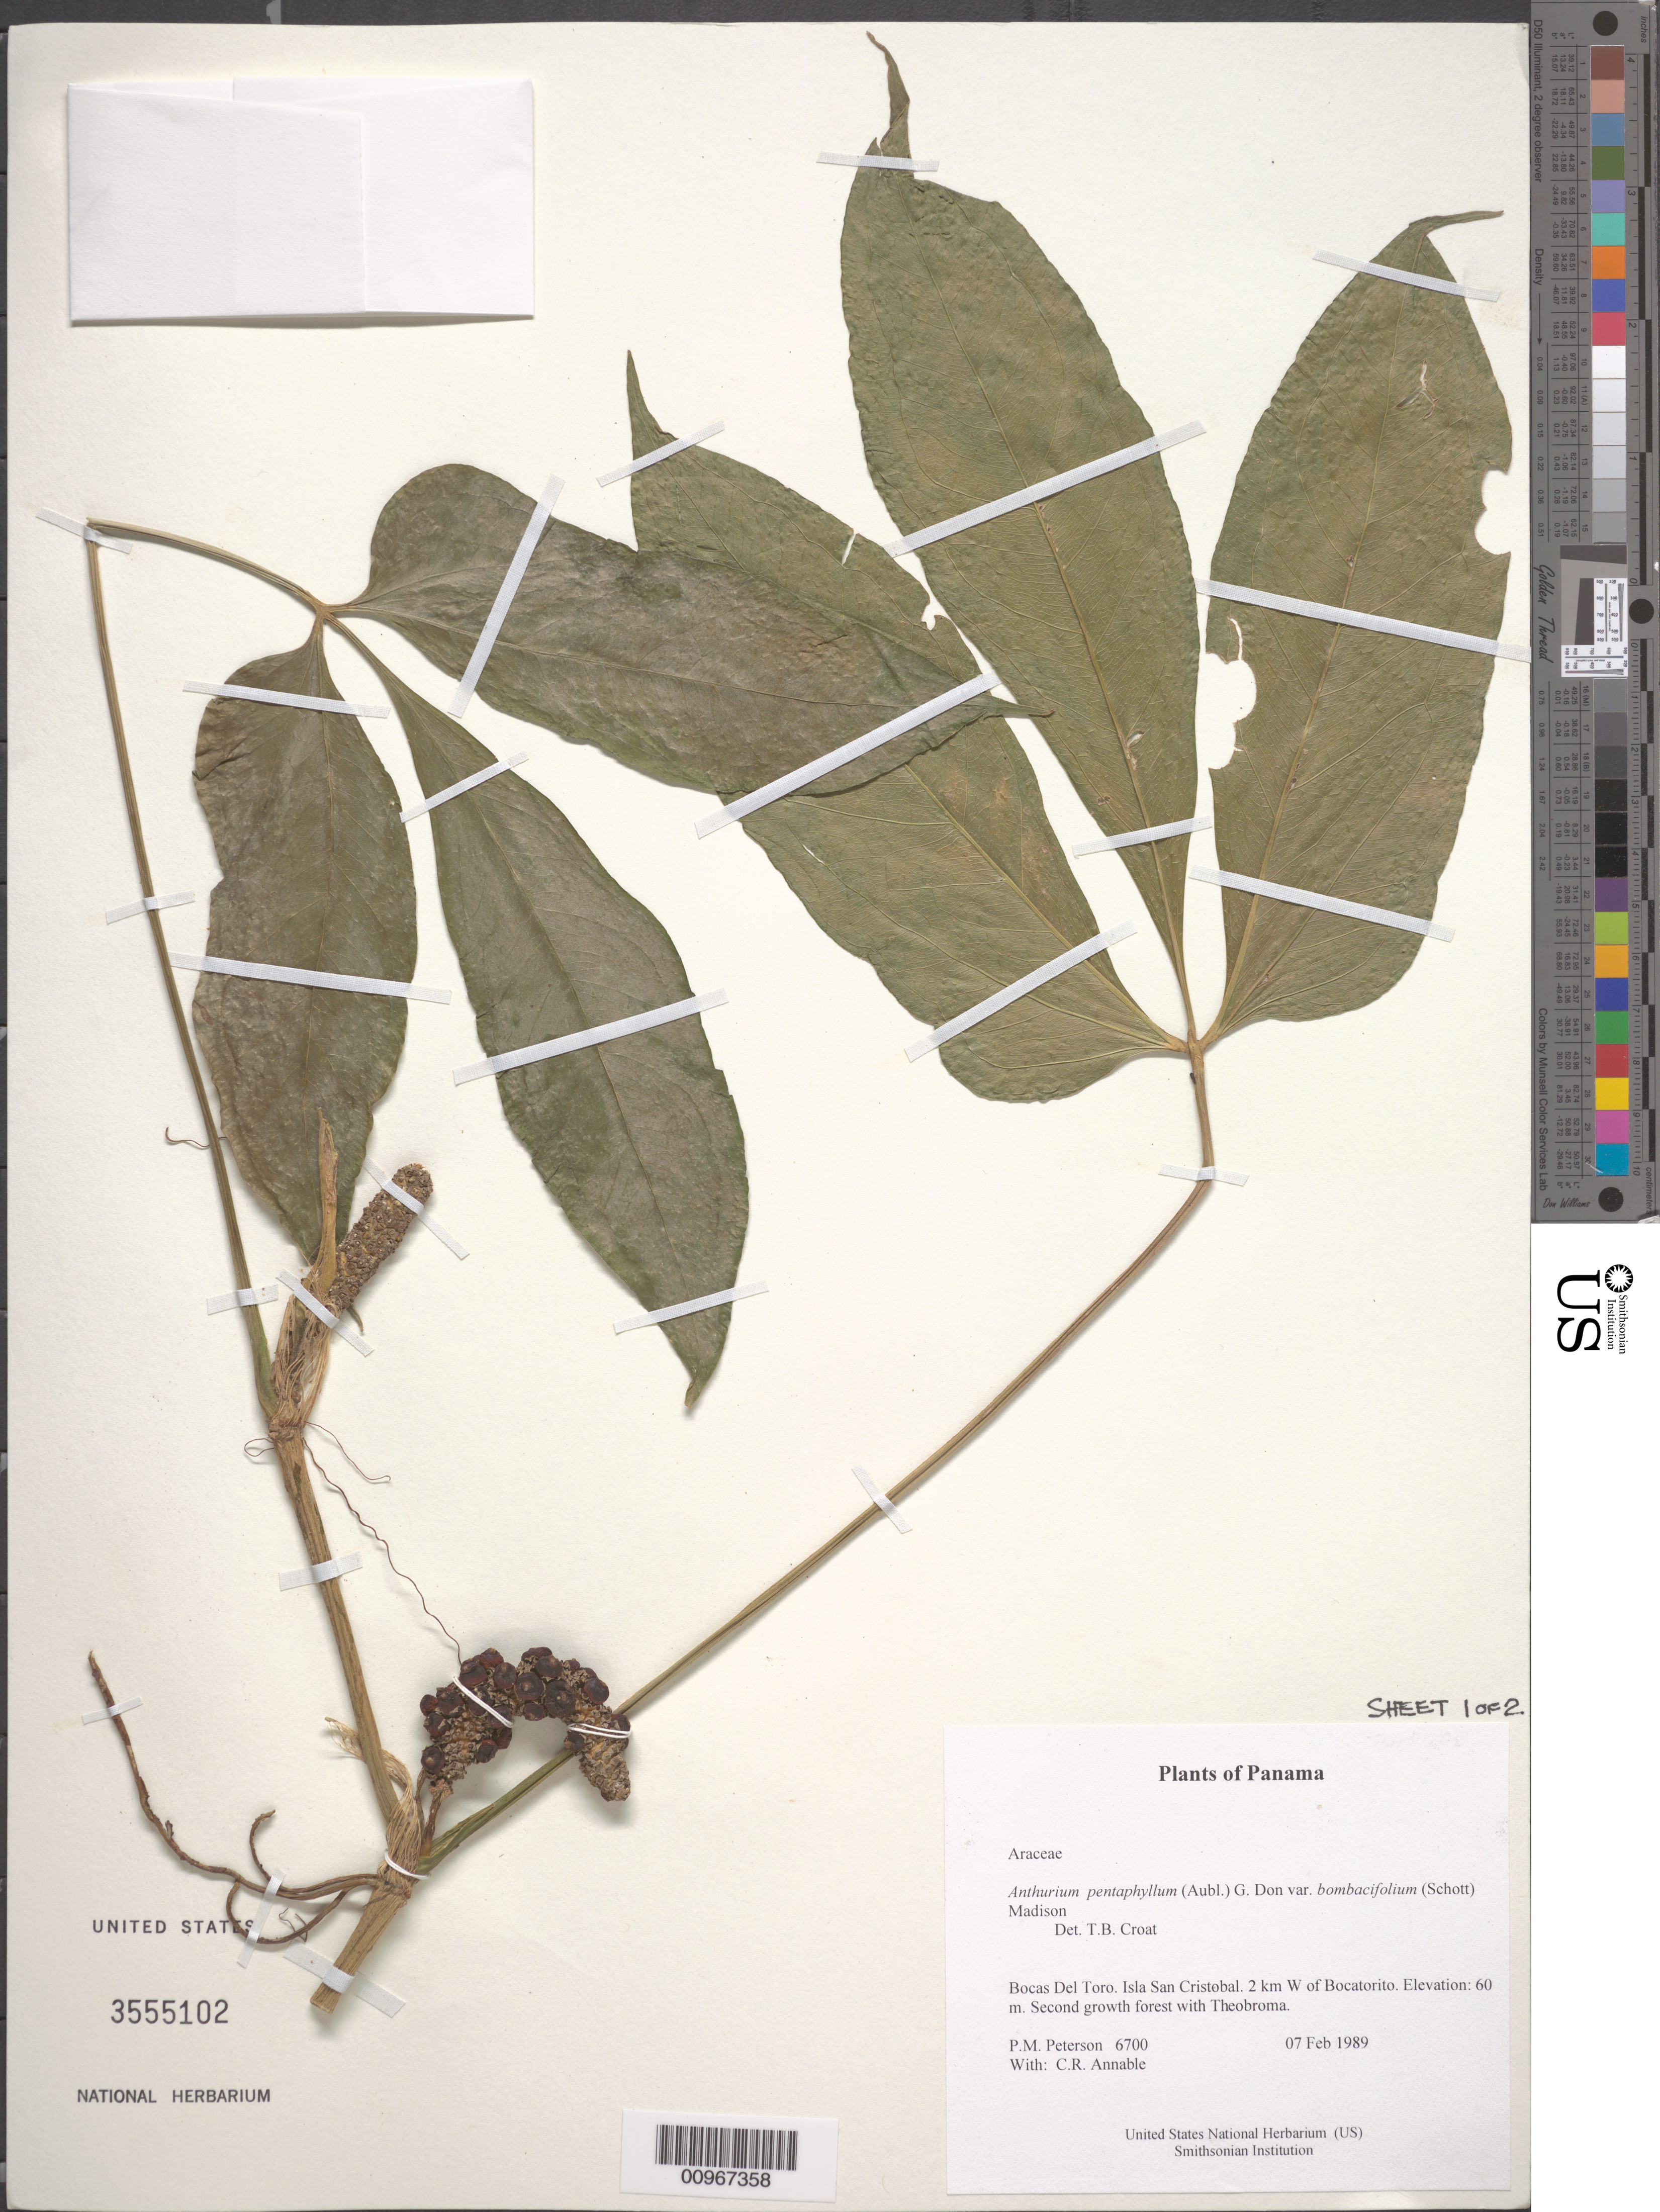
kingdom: Plantae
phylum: Tracheophyta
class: Liliopsida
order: Alismatales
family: Araceae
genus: Anthurium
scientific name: Anthurium pentaphyllum var. bombacifolium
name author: (Schott) Madison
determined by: Croat, Thomas B., Missouri Botanical Garden (MO)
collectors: P. M. Peterson & C. R. Annable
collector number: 06700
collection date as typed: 07 Feb 1989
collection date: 1989-02-07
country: Panama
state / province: Bocas del Toro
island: San Cristobal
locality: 2 km W of Bocatorito.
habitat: Second growth forest with Theobroma.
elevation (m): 60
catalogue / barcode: US 3555102